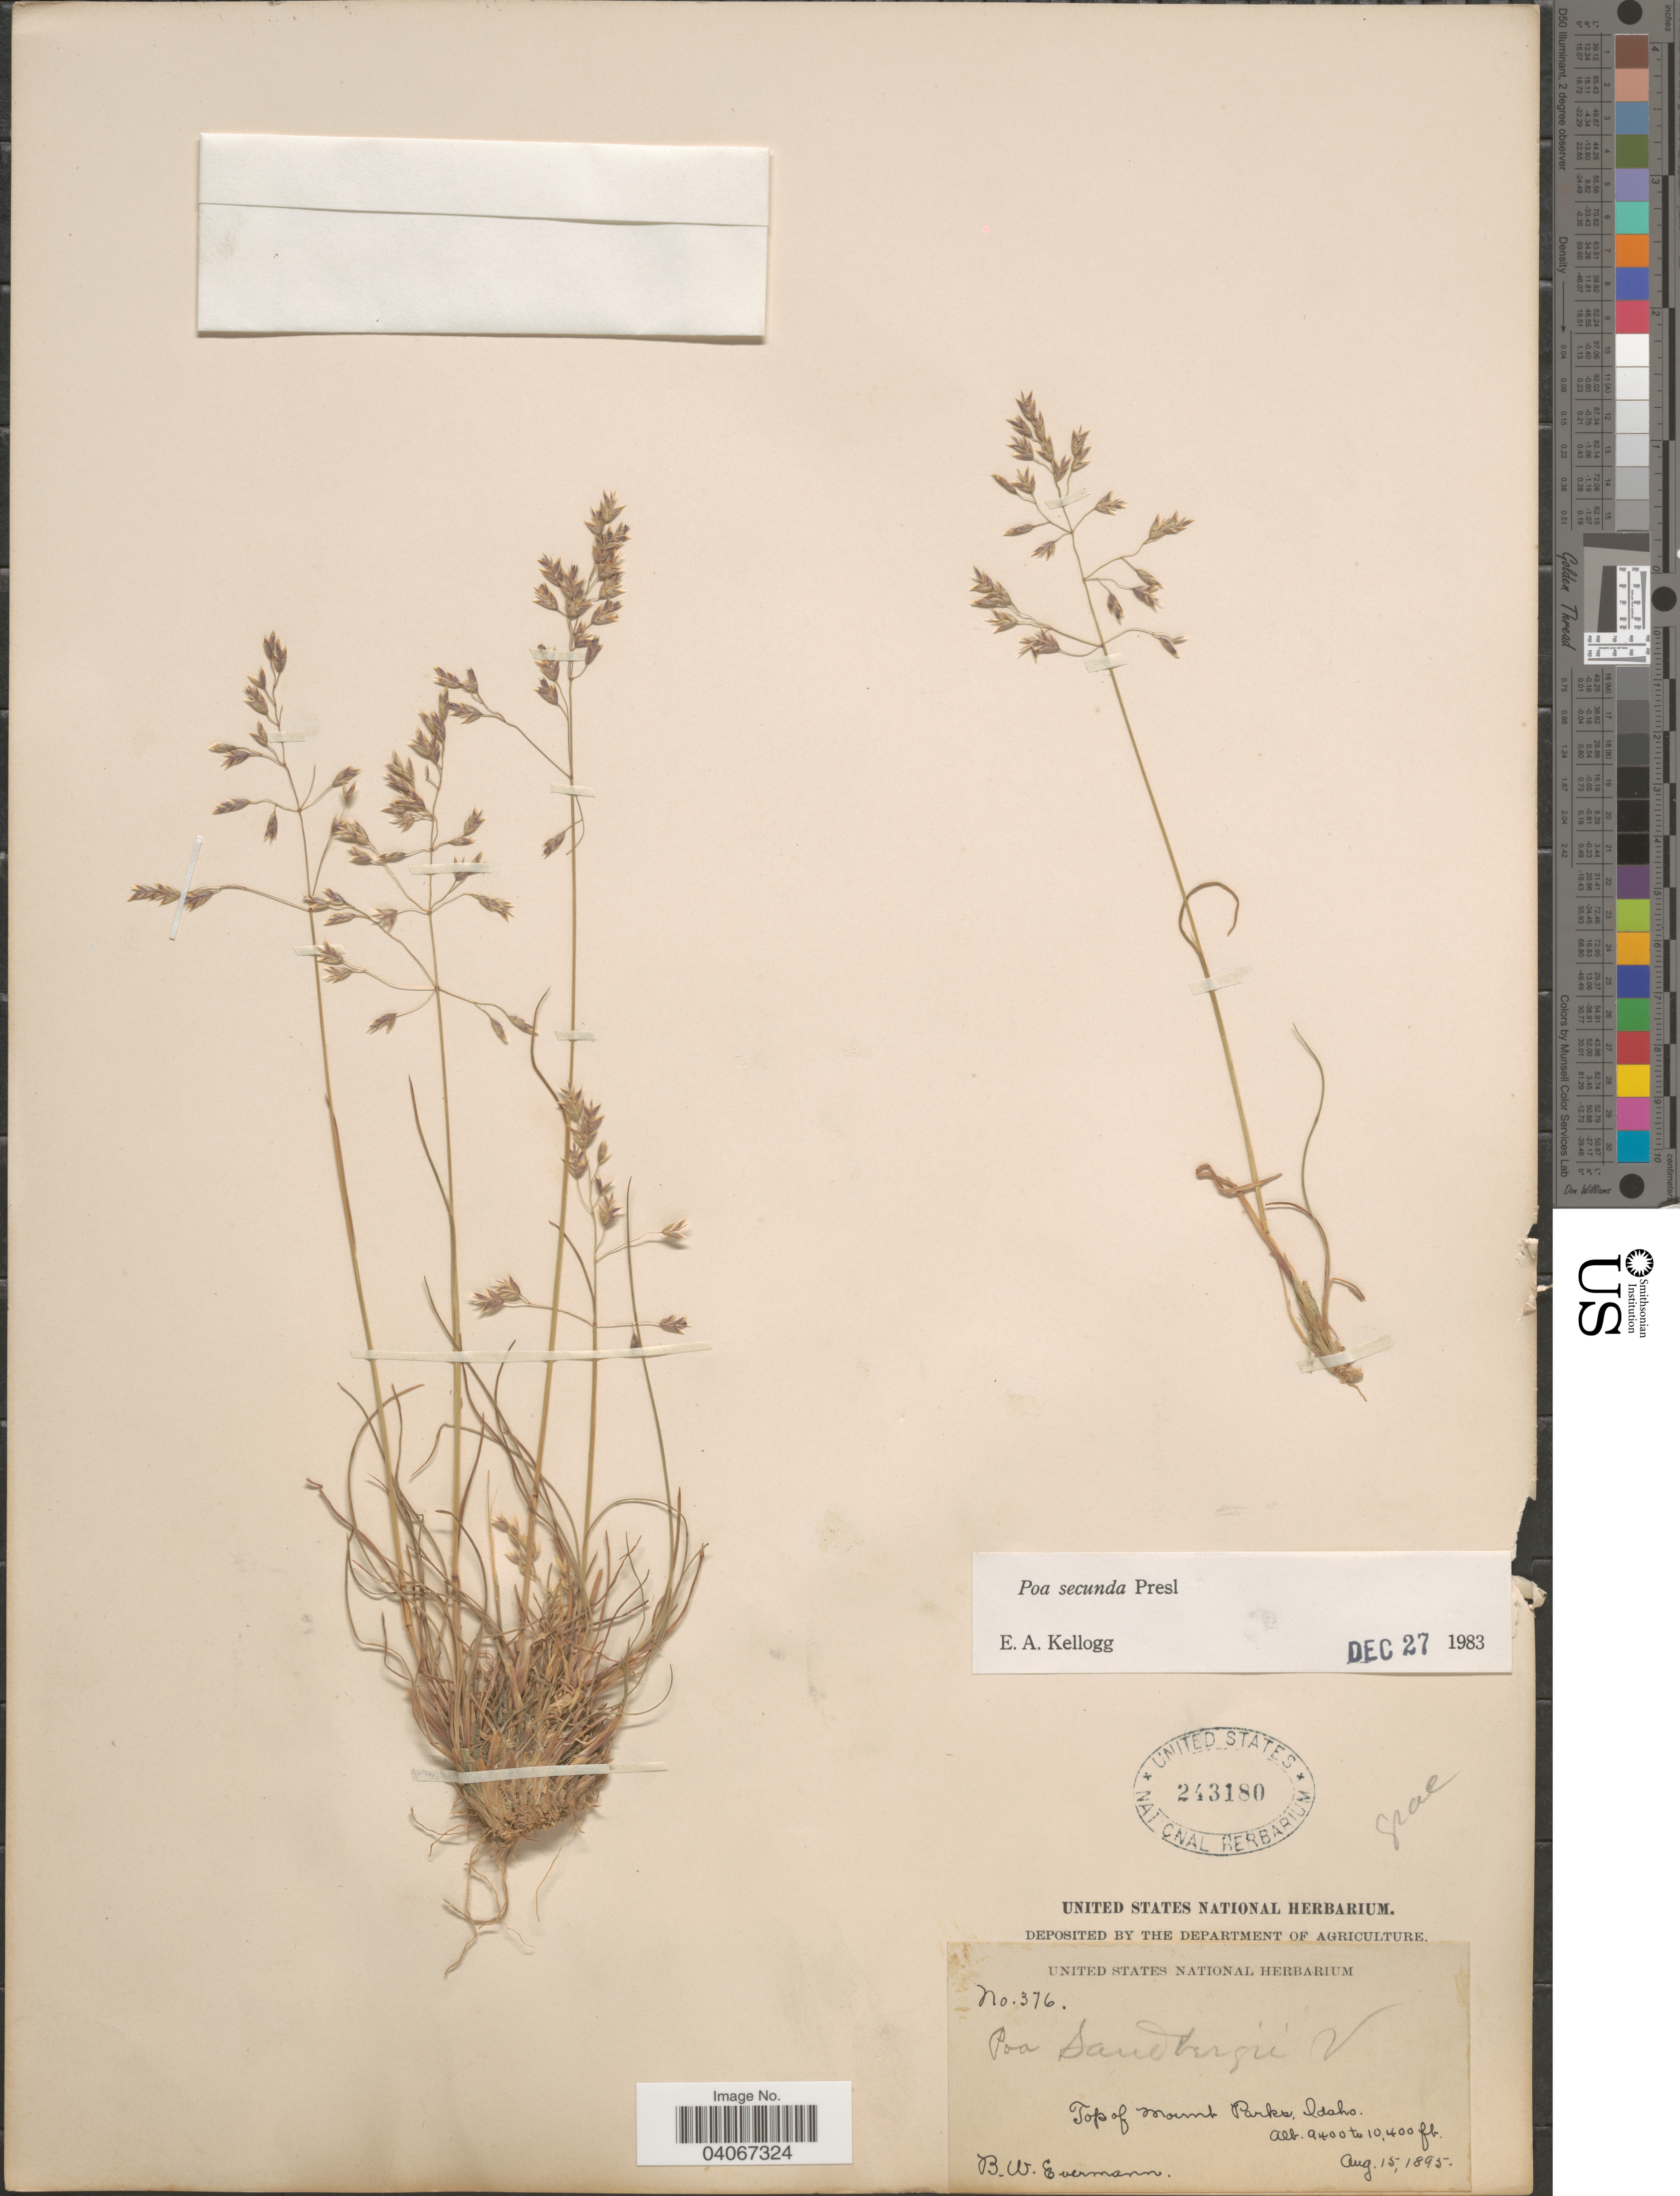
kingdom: Plantae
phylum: Tracheophyta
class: Liliopsida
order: Poales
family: Poaceae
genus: Poa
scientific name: Poa secunda subsp. secunda var. secunda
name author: J. Presl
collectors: B. W. Evermann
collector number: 376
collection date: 1895-08-15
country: United States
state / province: Idaho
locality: Top of Mount Parks.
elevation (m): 2865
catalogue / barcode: US 243180